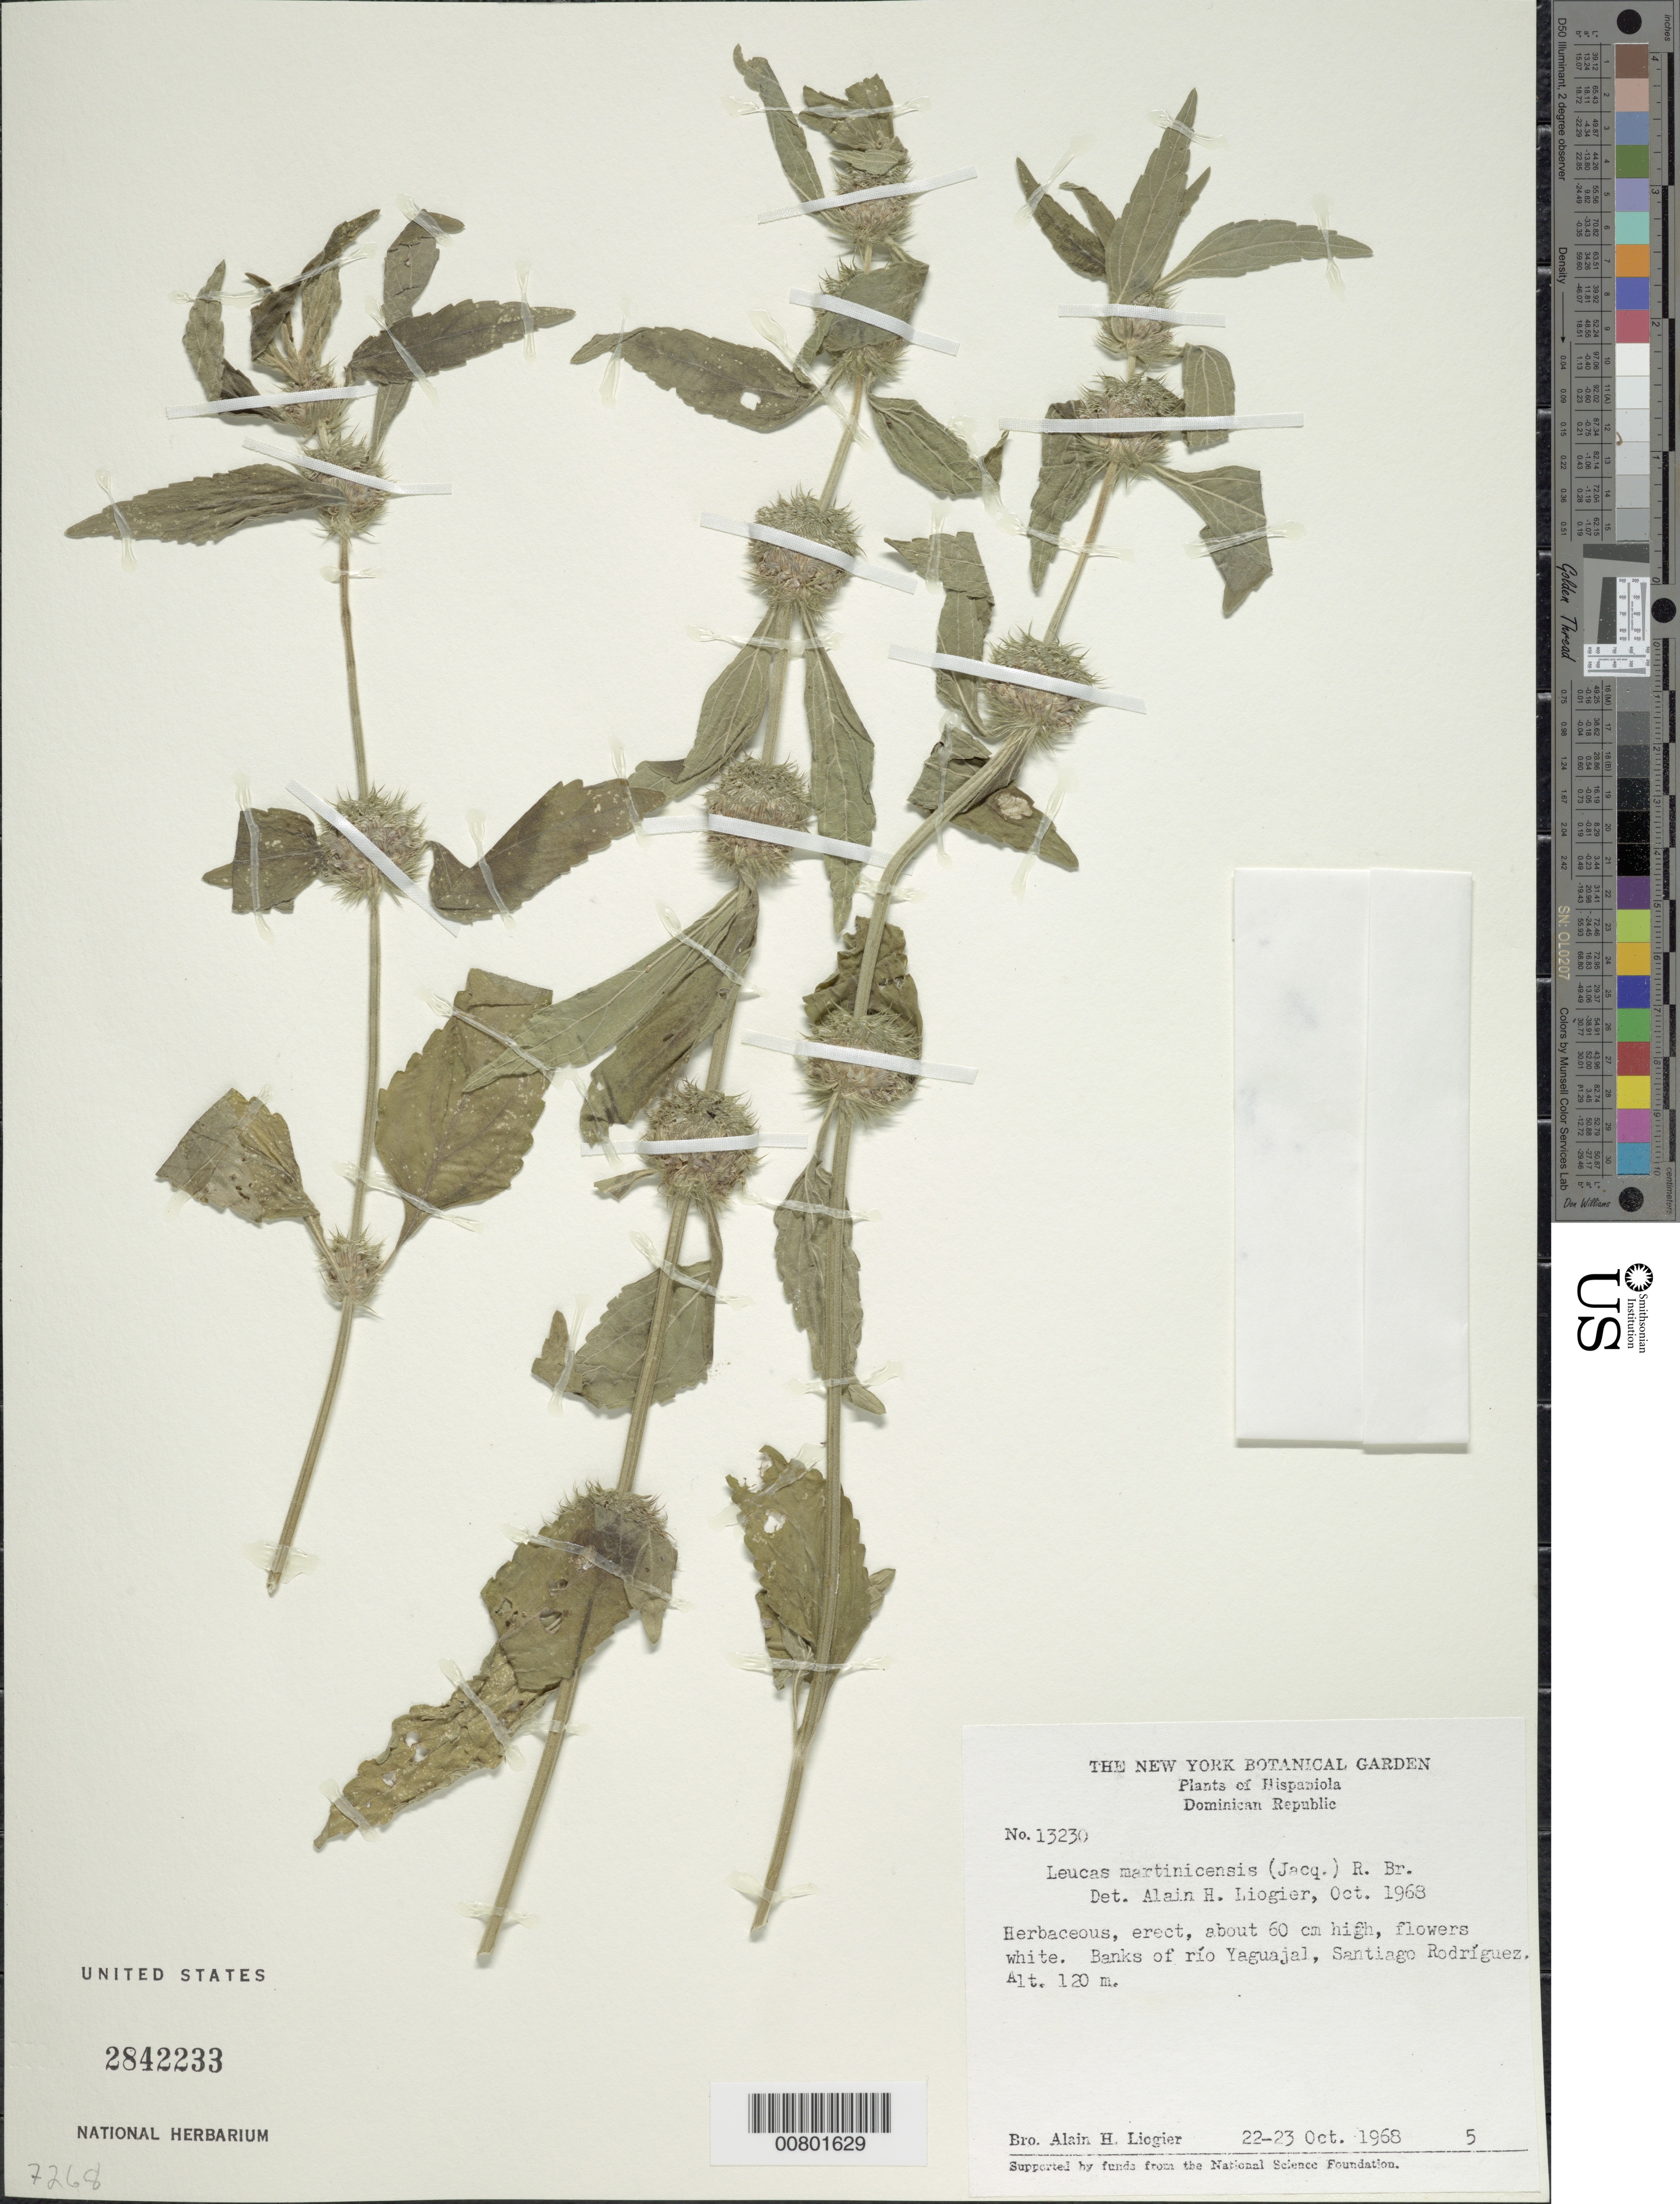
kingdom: Plantae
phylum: Tracheophyta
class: Magnoliopsida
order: Lamiales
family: Lamiaceae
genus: Leucas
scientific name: Leucas martinicensis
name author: (Jacq.) R. Br.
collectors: A. H. Liogier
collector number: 13230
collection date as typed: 22 Oct 1968 to 23 Oct 1968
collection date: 1968-10-22/1968-10-23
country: Dominican Republic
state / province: Santiago Rodríguez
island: Hispaniola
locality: Río Yaguajal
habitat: River banks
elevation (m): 120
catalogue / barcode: US 2842233